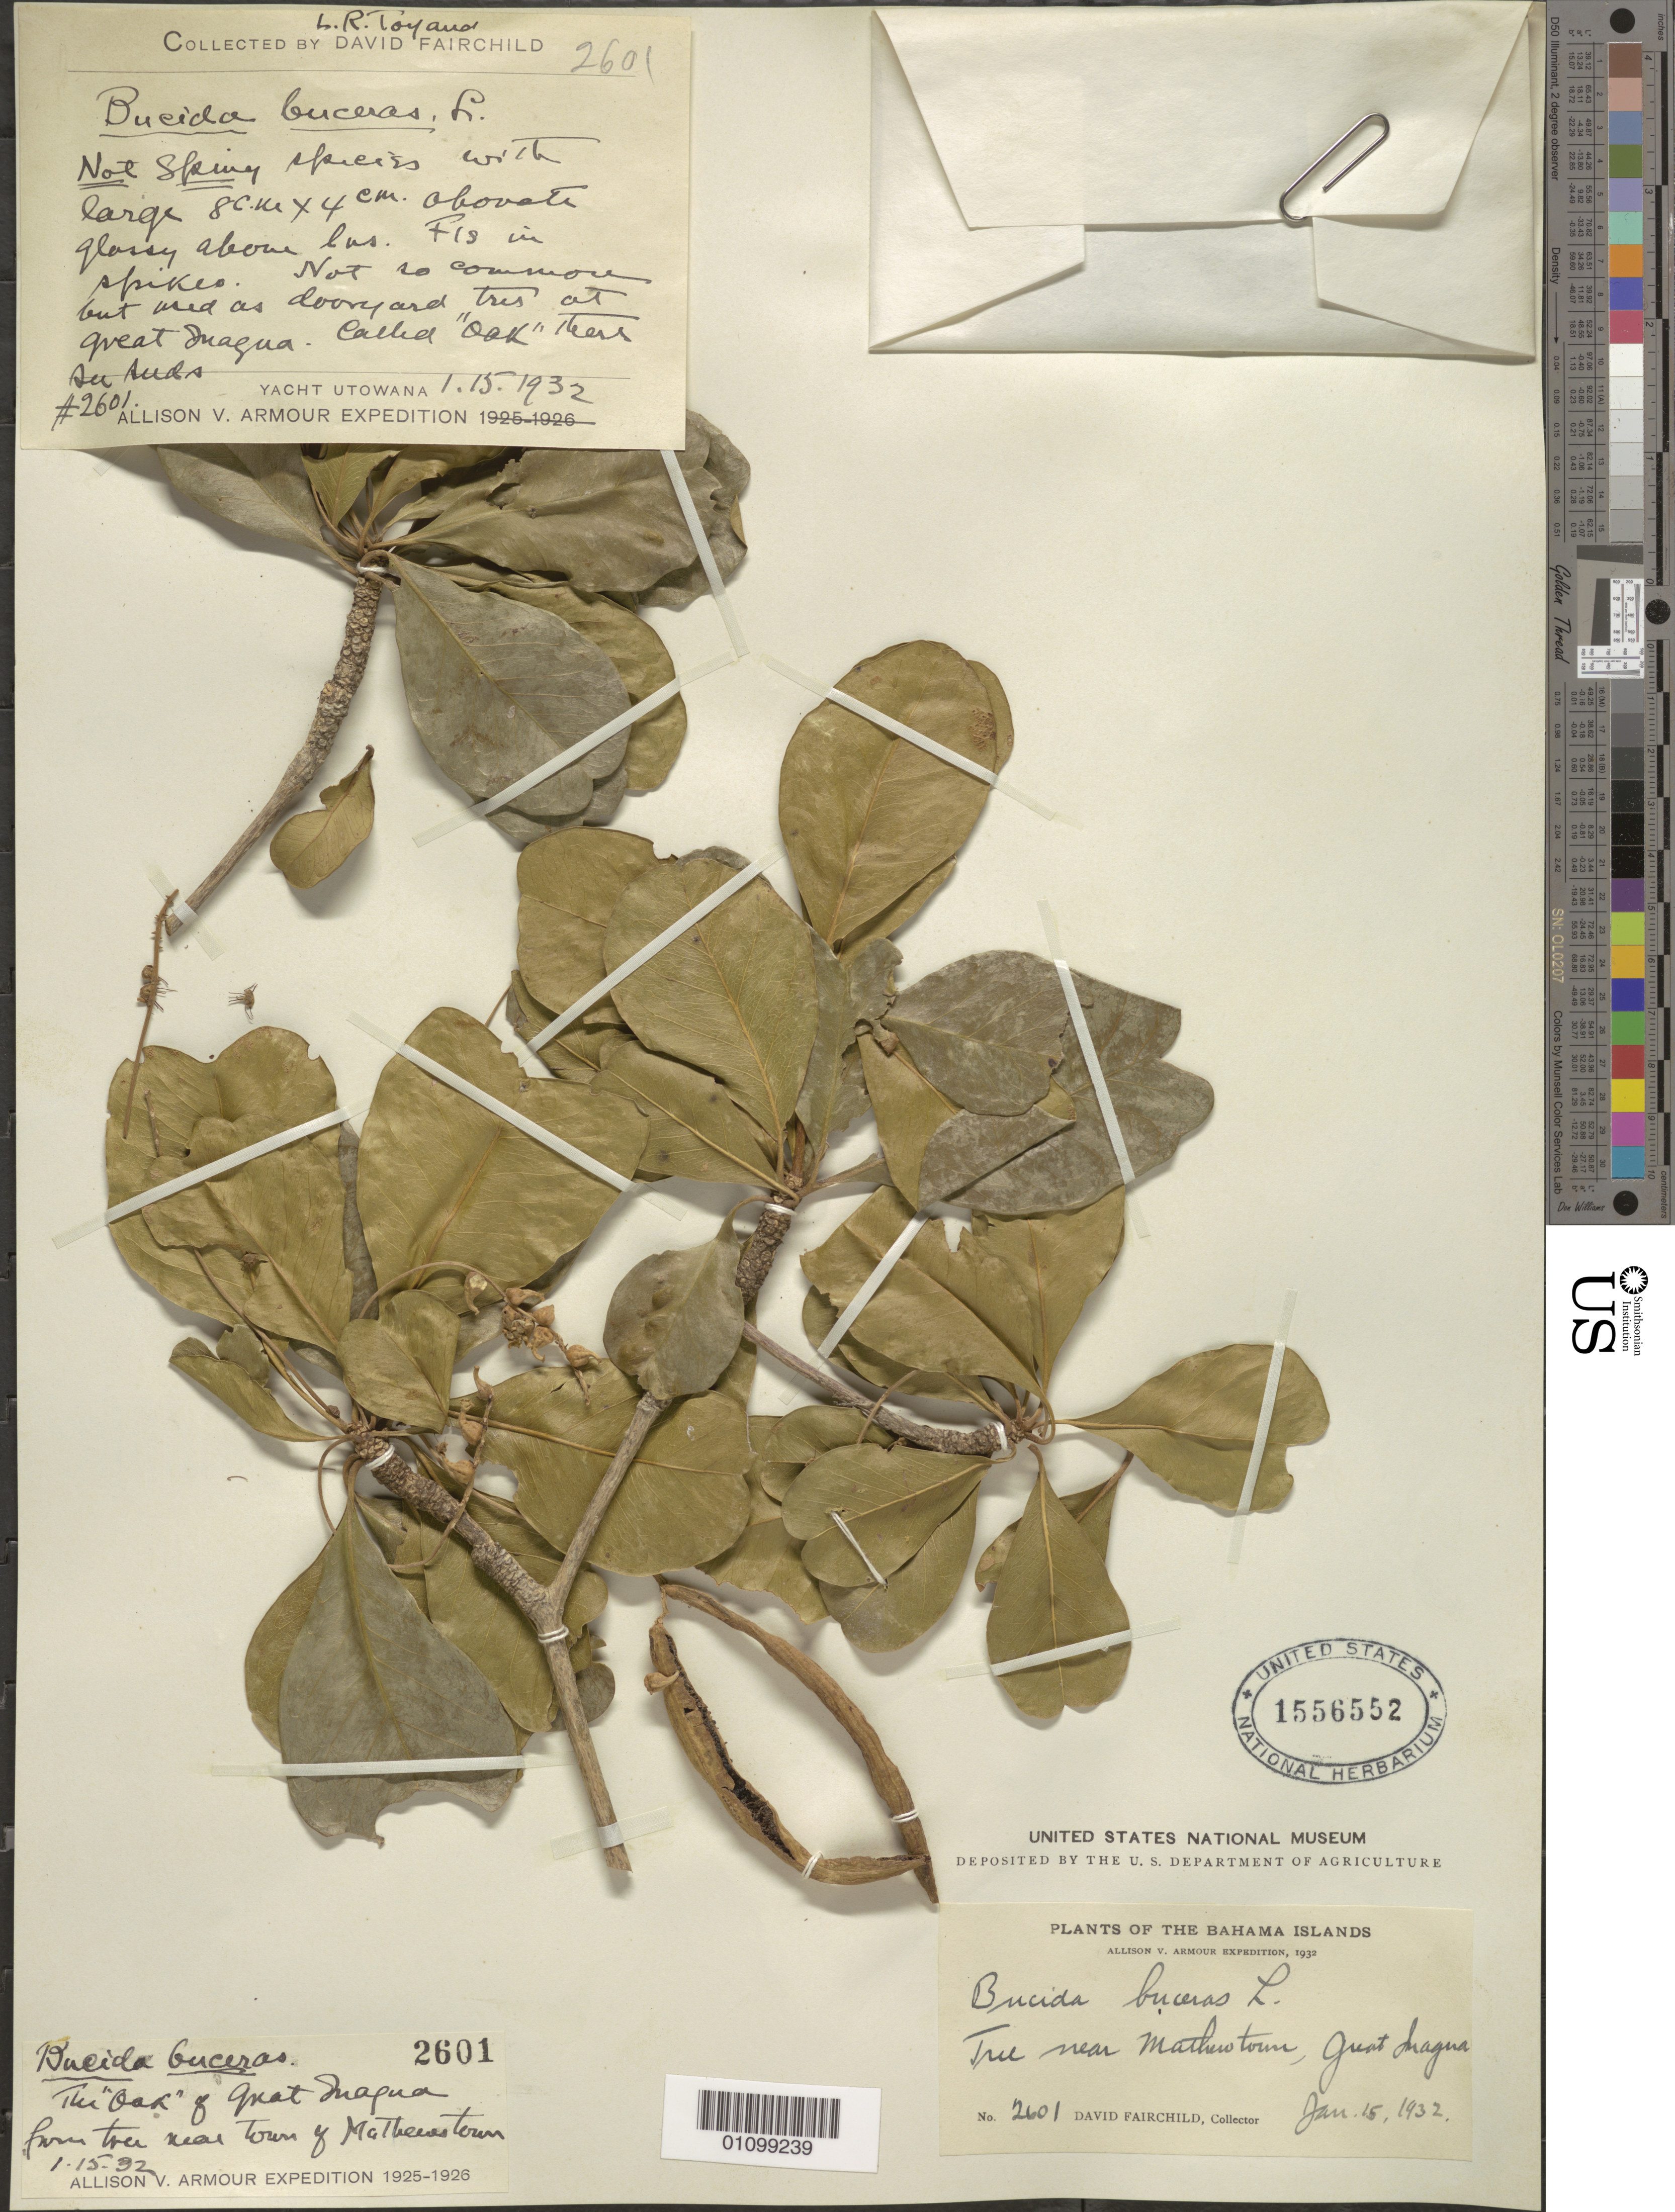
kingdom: Plantae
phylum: Tracheophyta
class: Magnoliopsida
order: Myrtales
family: Combretaceae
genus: Terminalia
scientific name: Terminalia buceras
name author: (L.) C. Wright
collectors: D. Fairchild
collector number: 2601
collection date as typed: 15 Jan 1932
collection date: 1932-01-15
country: Bahamas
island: Great Inagua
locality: Tru near Matthewtown.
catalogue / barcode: US 1556552